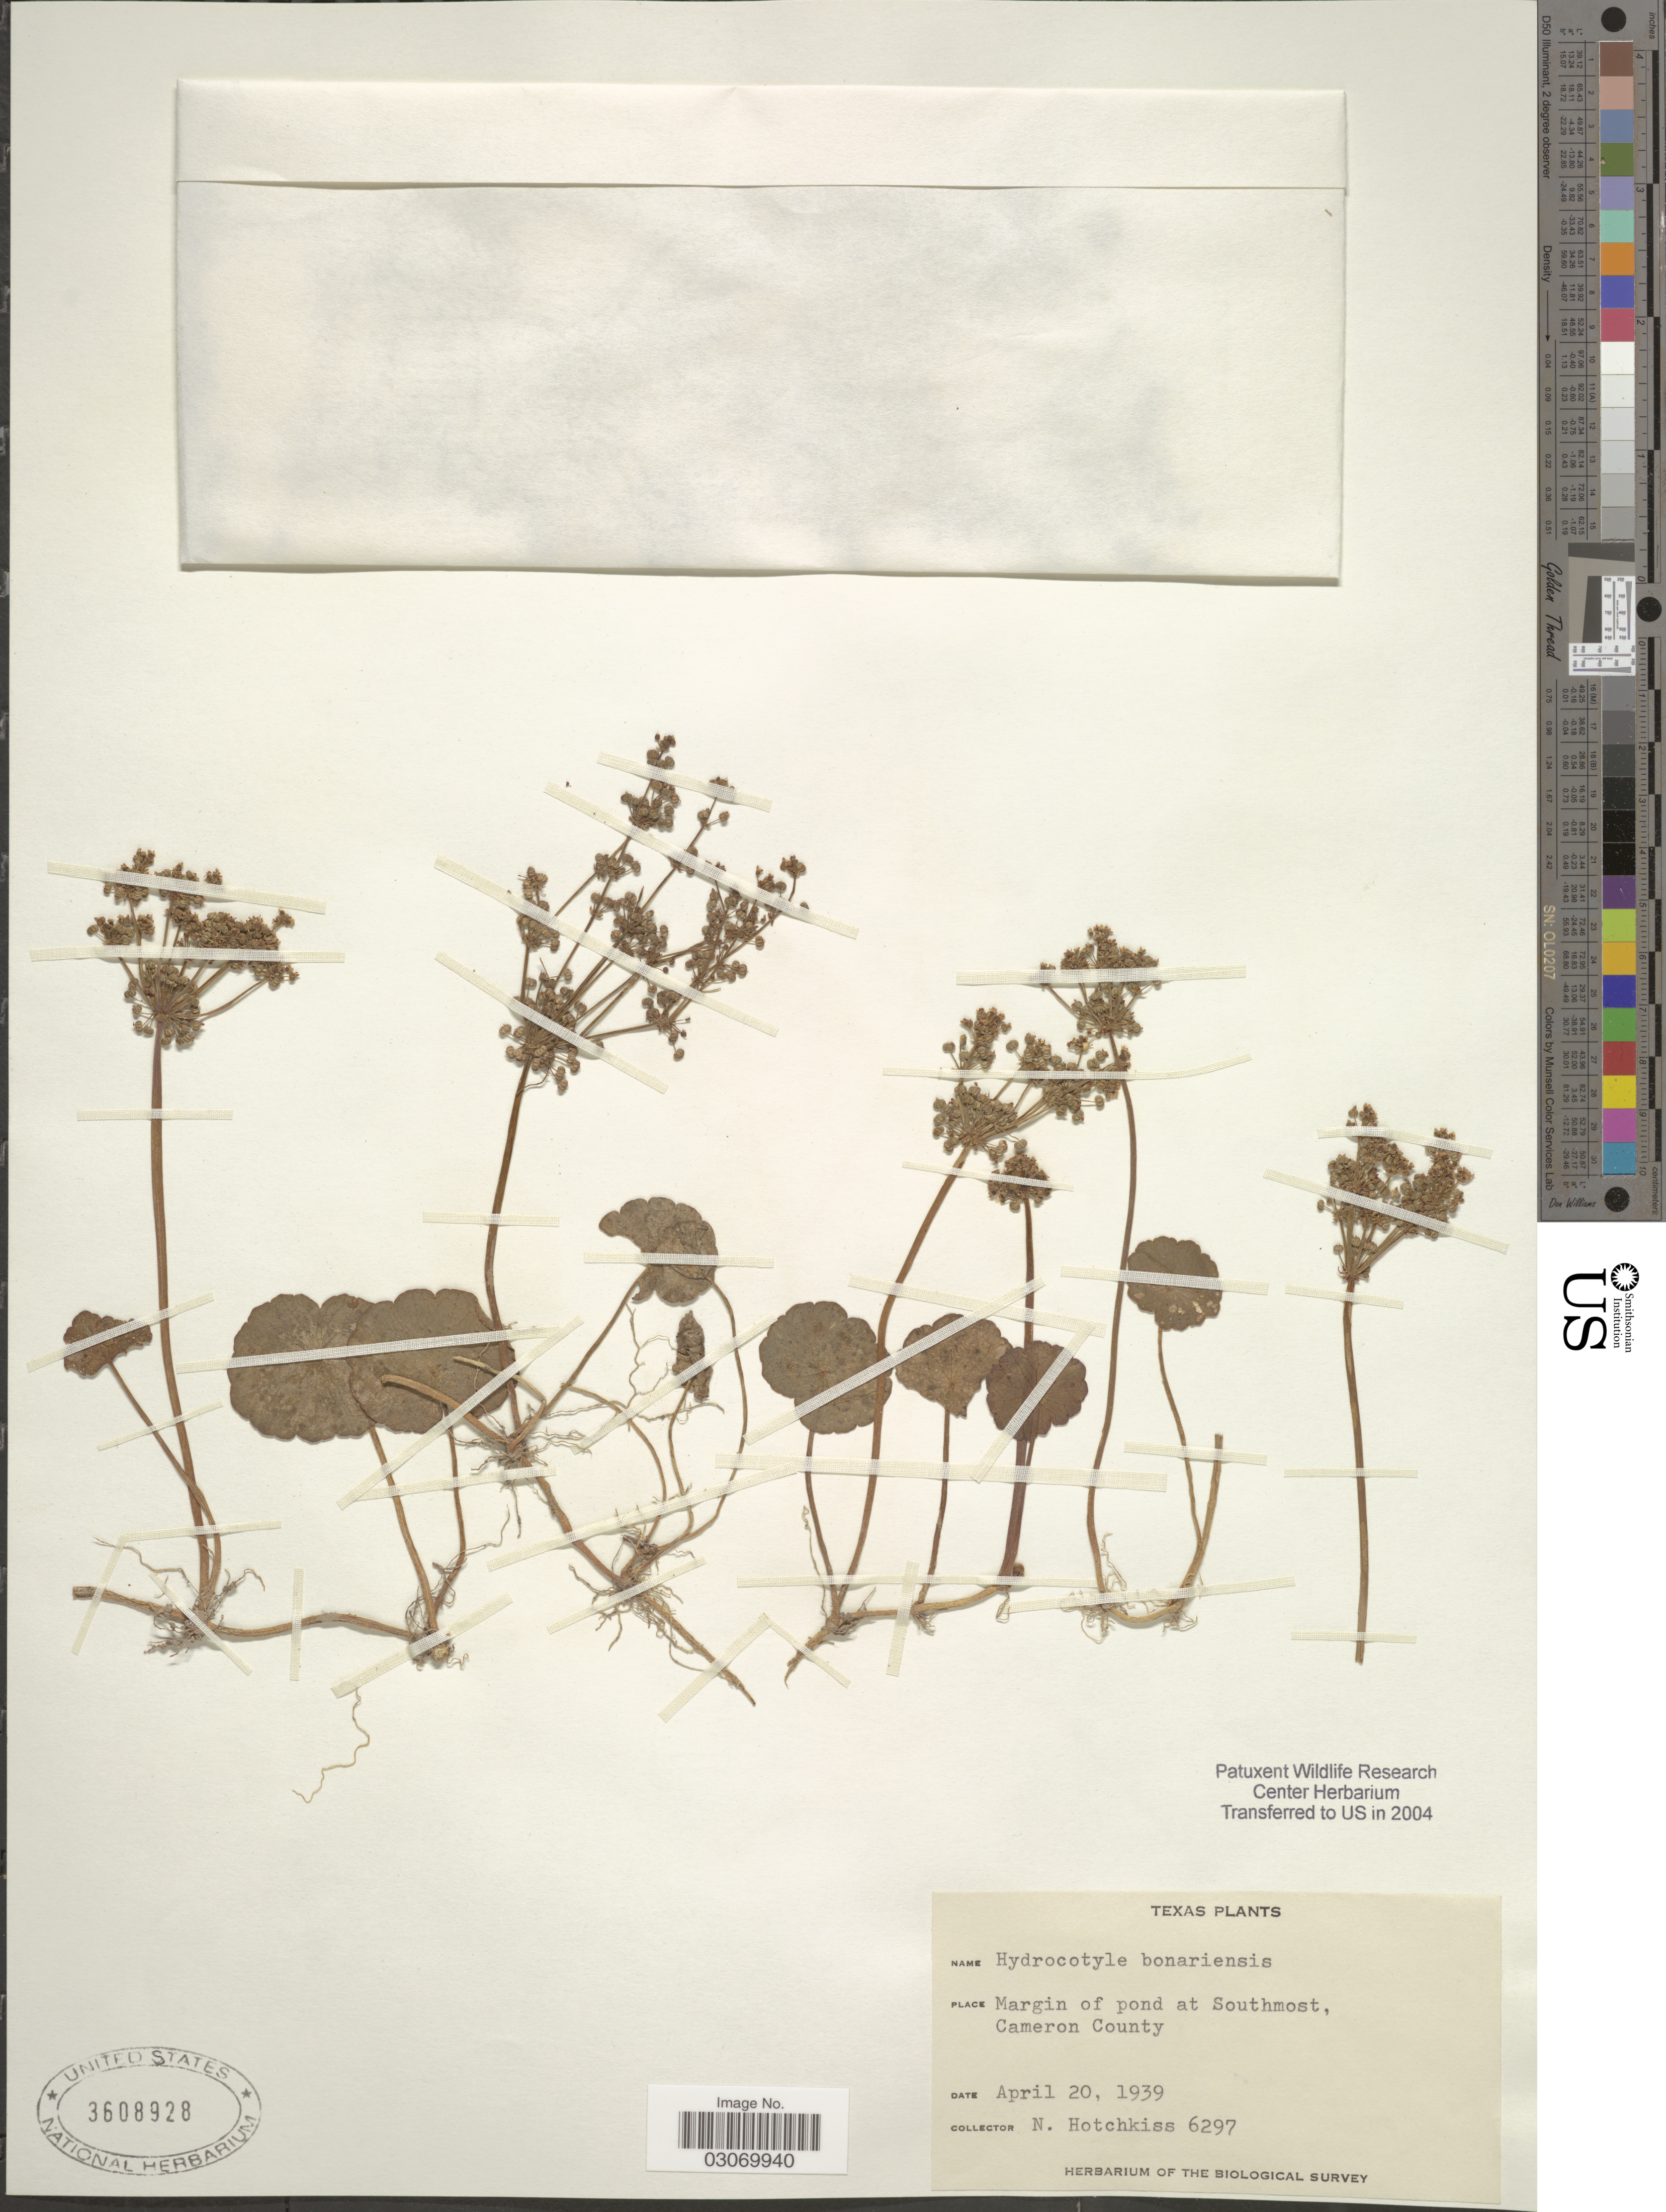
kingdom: Plantae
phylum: Tracheophyta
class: Magnoliopsida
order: Apiales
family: Araliaceae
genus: Hydrocotyle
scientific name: Hydrocotyle bonariensis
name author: Lam.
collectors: N. Hotchkiss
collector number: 6297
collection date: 1939-04-20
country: United States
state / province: Texas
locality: Margin of pond at Southmost, Cameron County.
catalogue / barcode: US 3608928